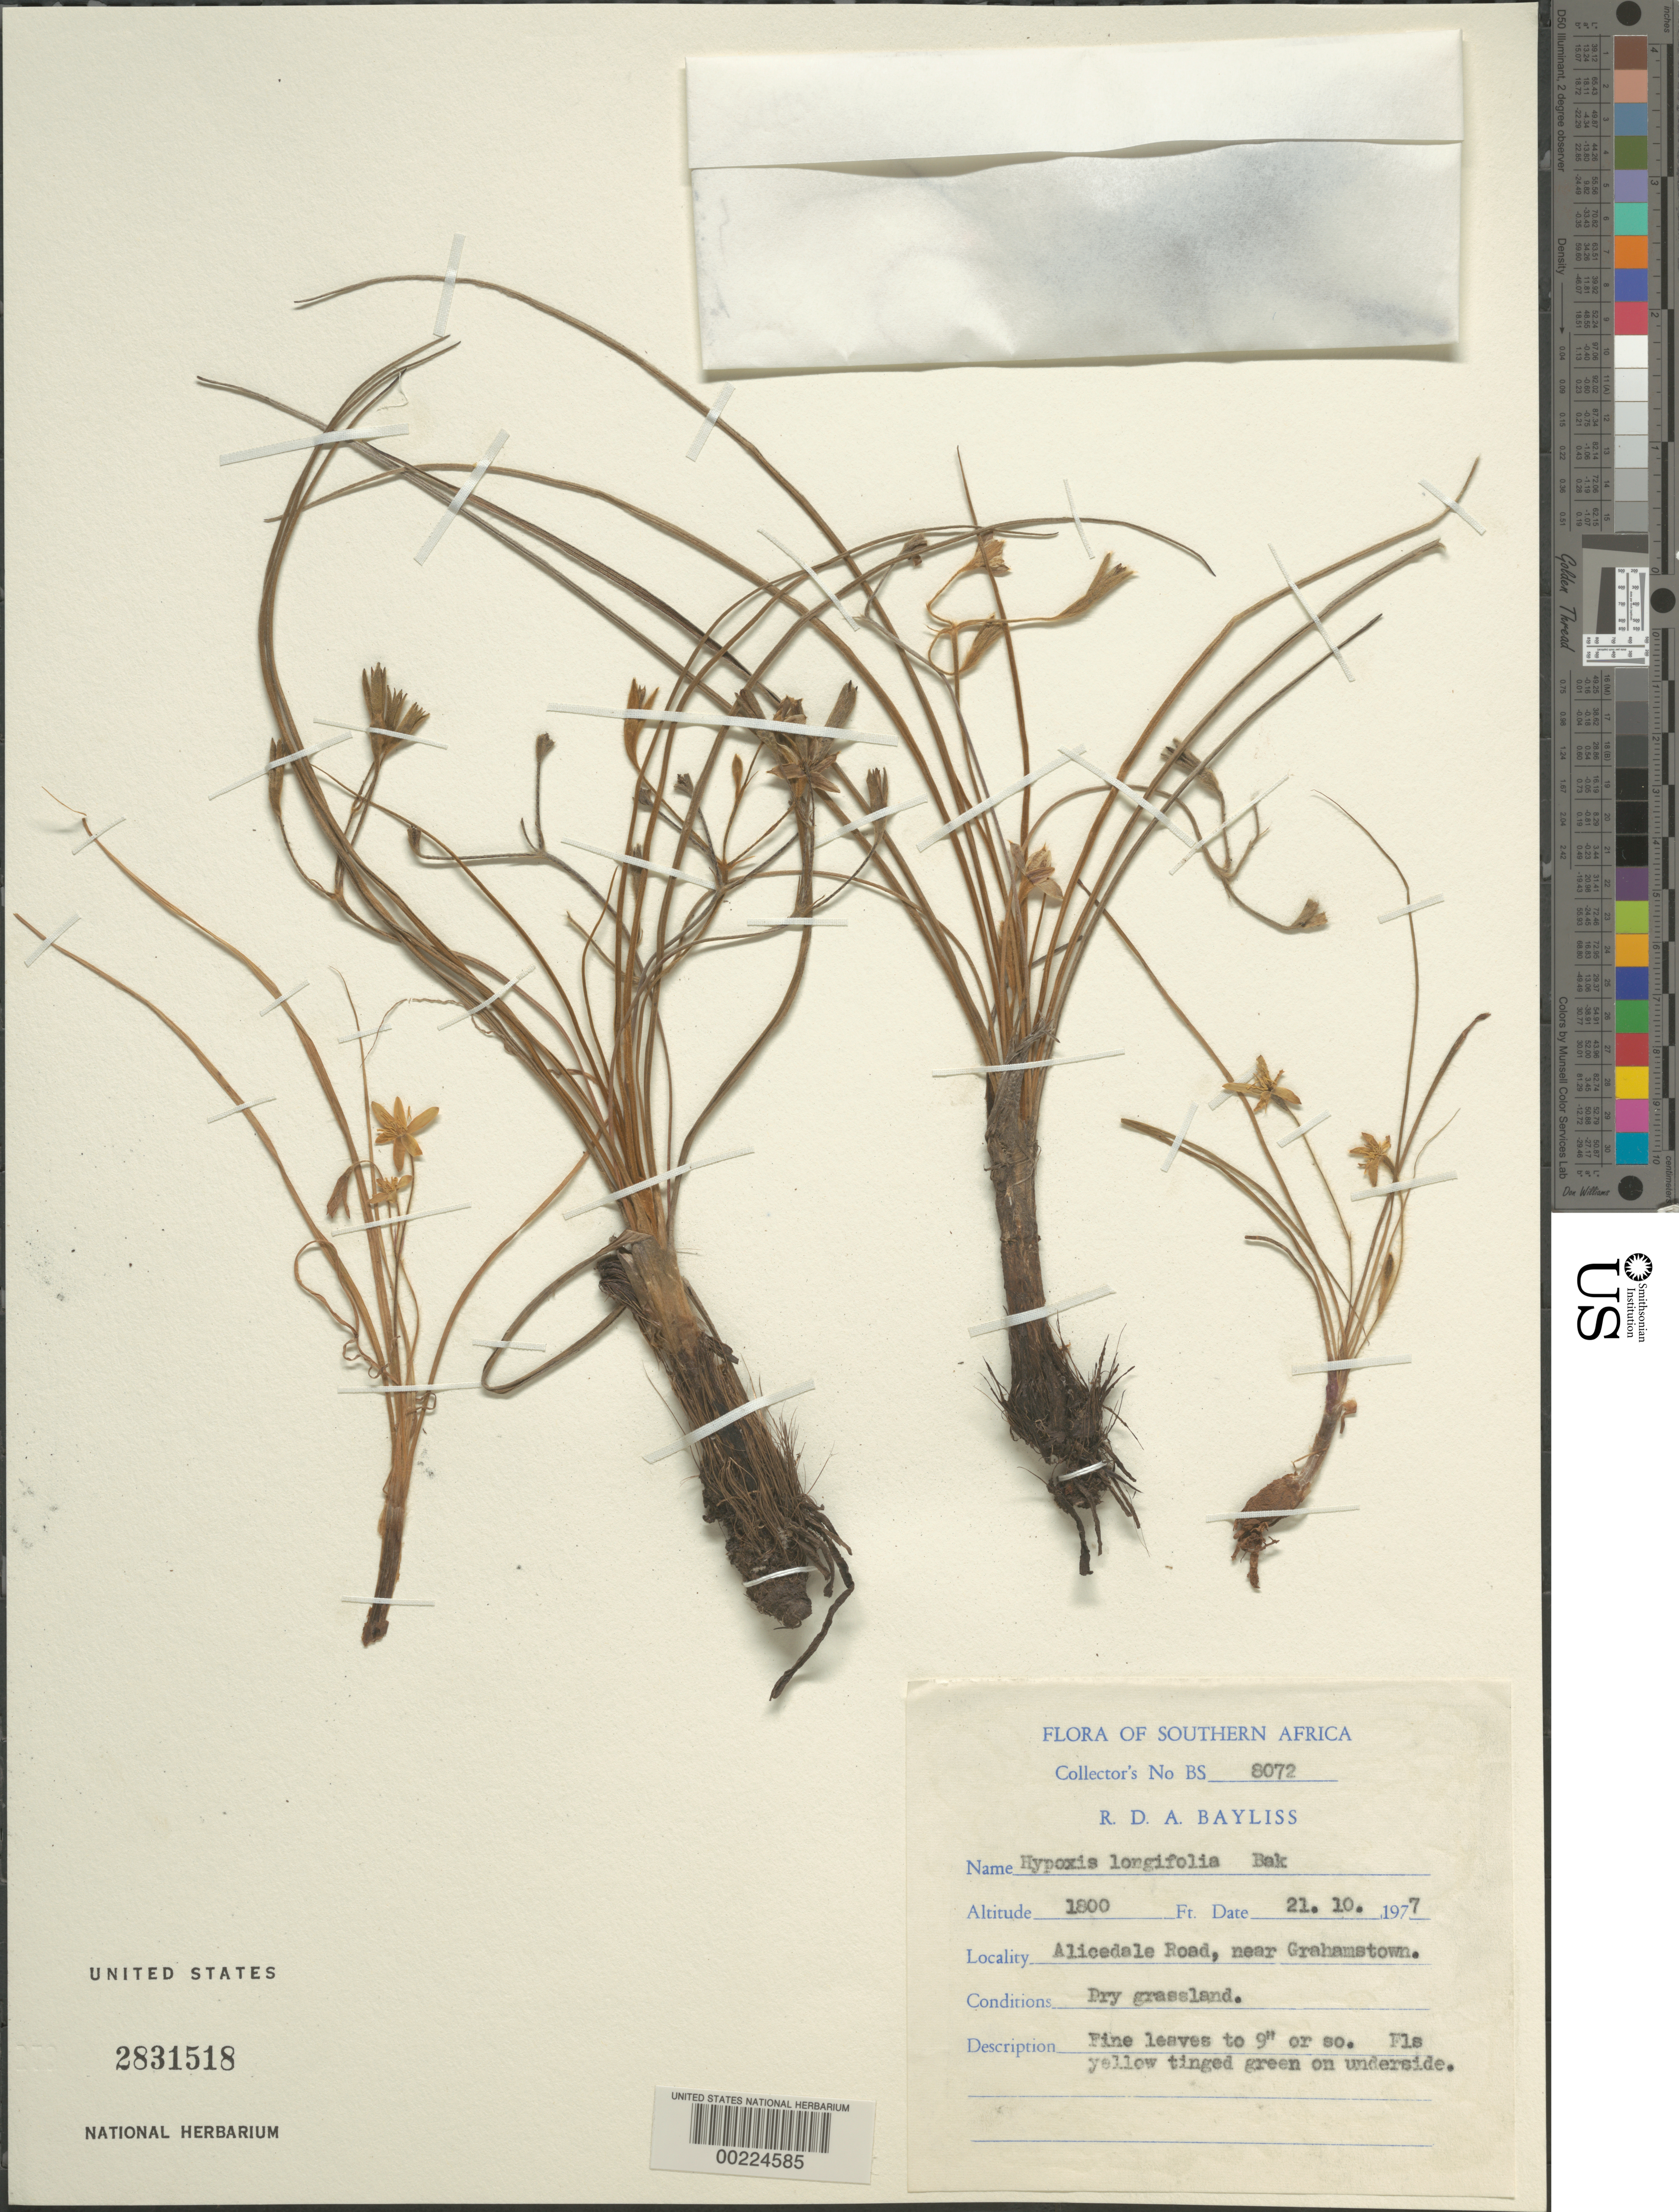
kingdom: Plantae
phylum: Tracheophyta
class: Liliopsida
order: Asparagales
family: Hypoxidaceae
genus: Hypoxis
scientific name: Hypoxis longifolia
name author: Baker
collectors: R. D. Bayliss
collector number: Bs 8072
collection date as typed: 21 Oct 1977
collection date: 1977-10-21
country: South Africa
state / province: Eastern Cape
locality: Alicedale road, near grahamstown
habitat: Dry grassland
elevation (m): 549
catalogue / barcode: US 2831518